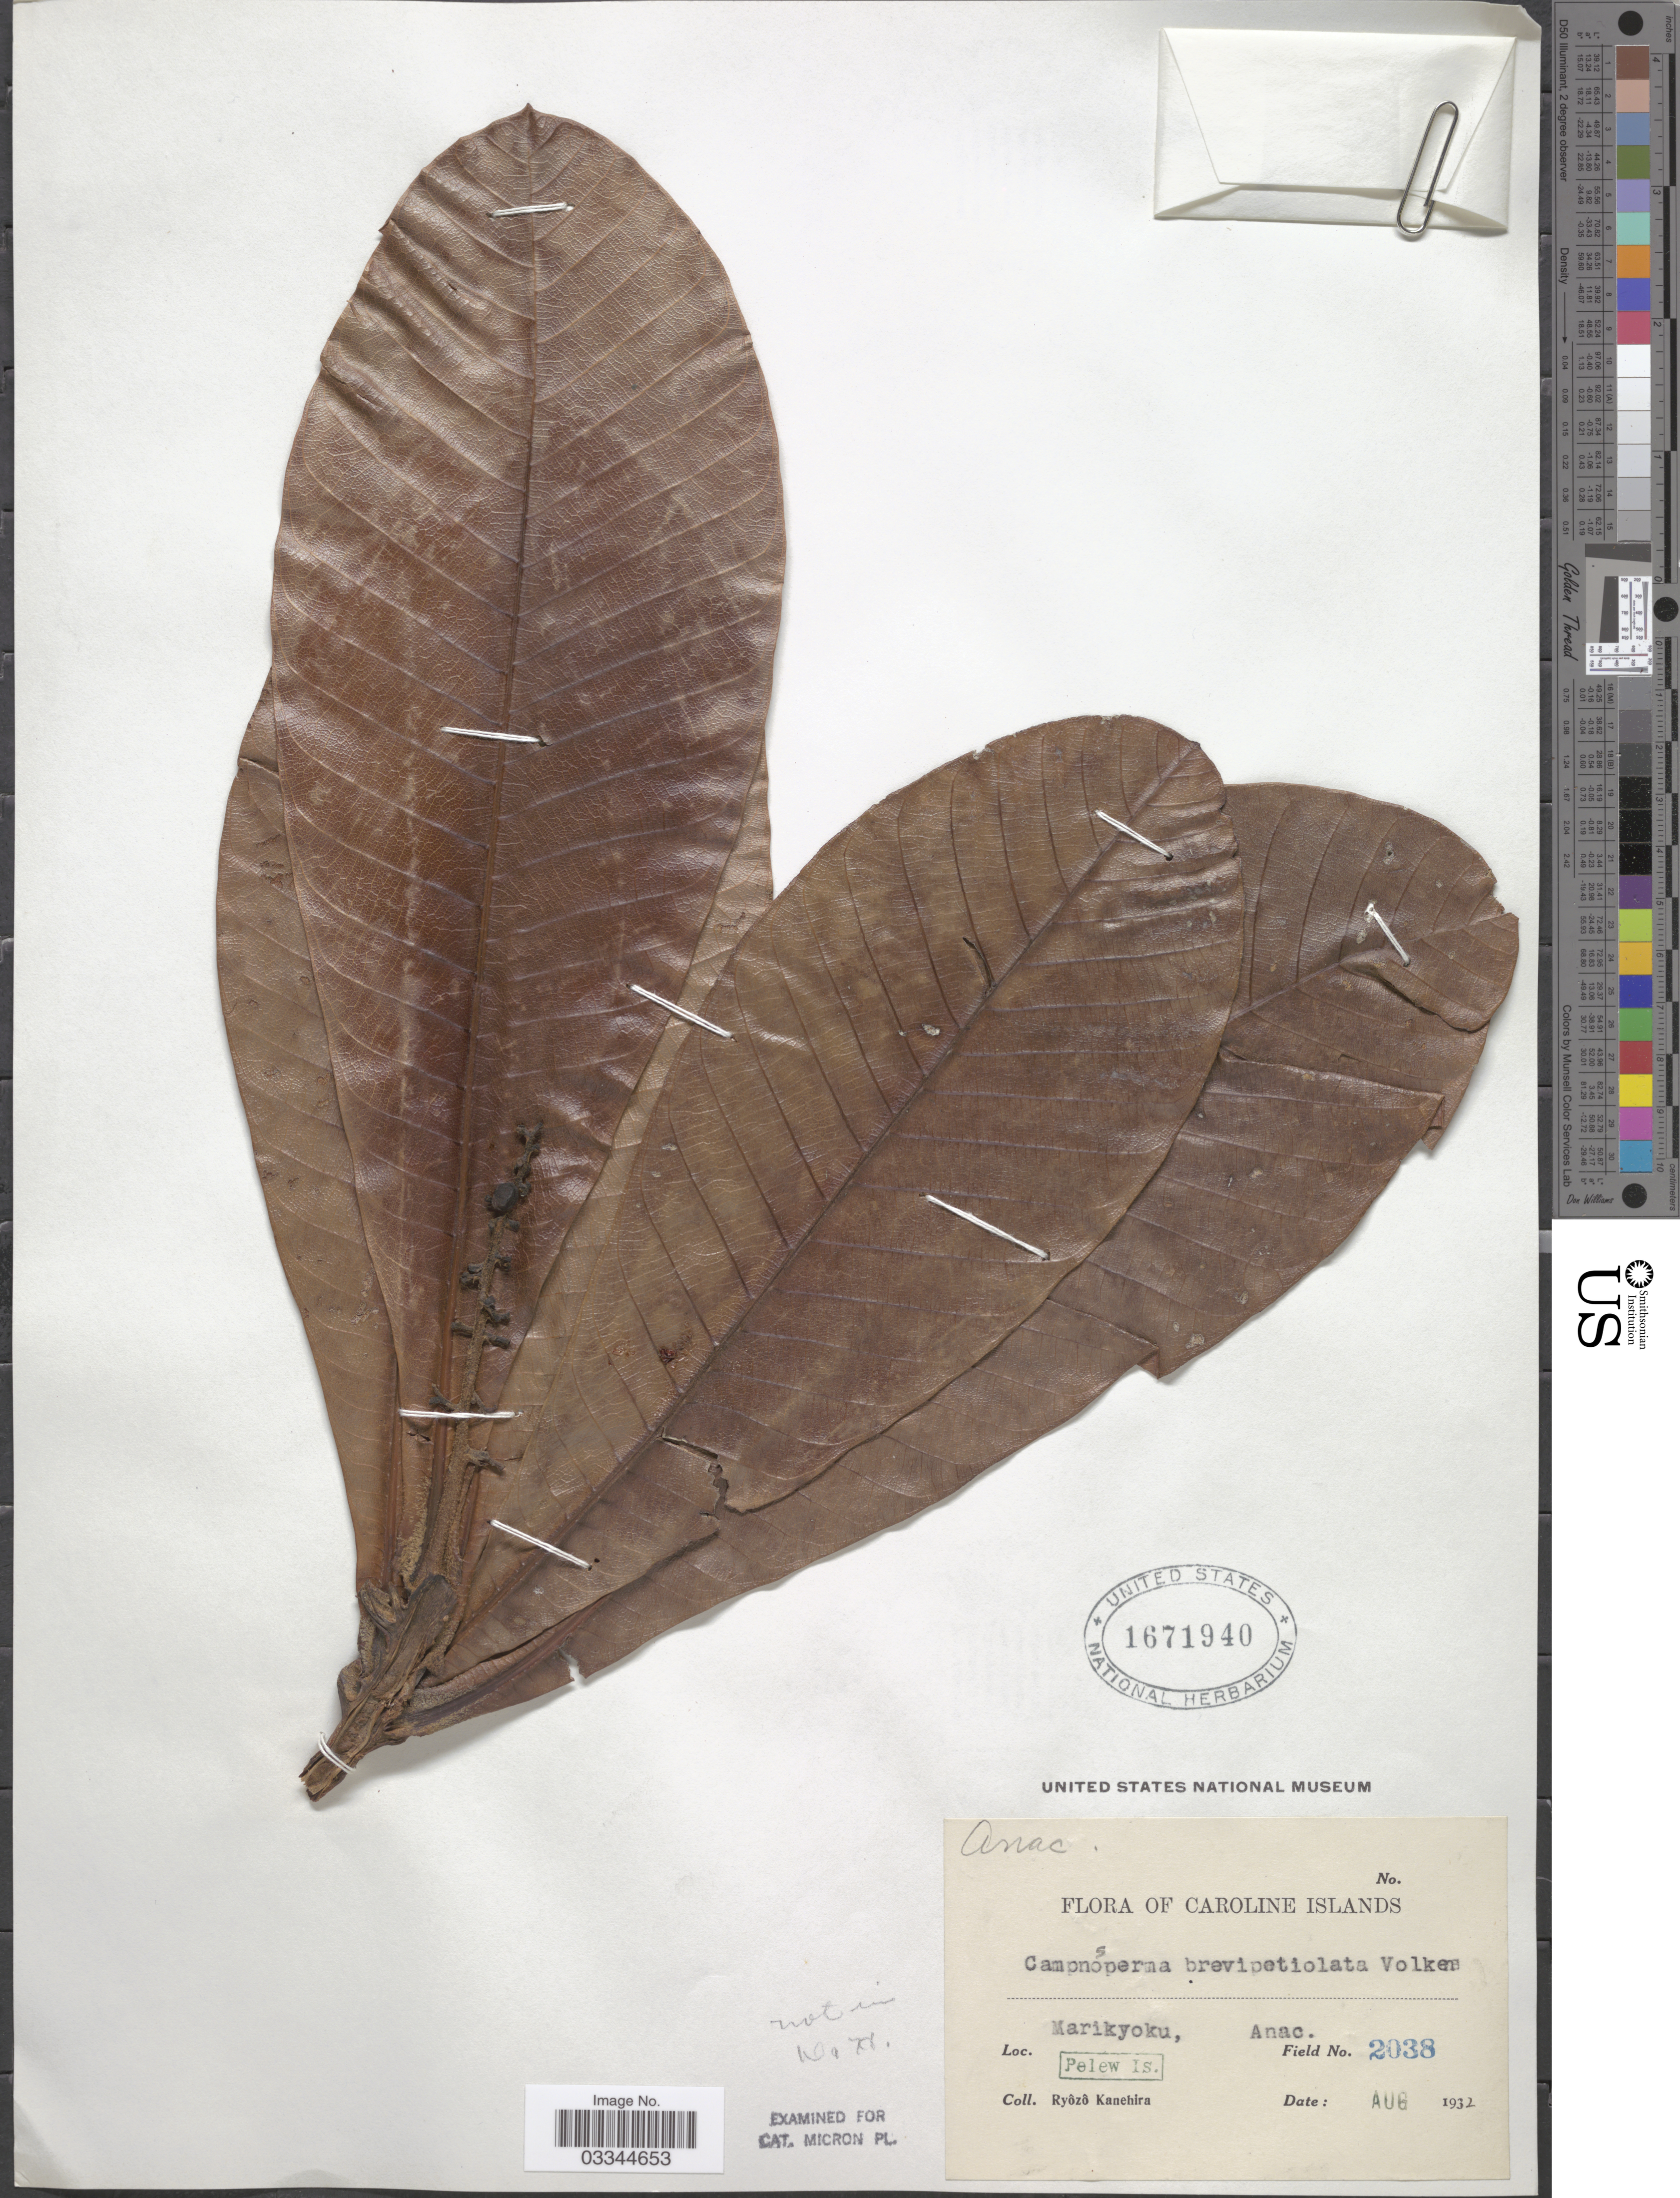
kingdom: Plantae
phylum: Tracheophyta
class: Magnoliopsida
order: Sapindales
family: Anacardiaceae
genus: Campnosperma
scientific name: Campnosperma brevipetiolatum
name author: Volk.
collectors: R. Kanehira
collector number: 2038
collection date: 1932-08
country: Palau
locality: Caroline Islands, Marikyoku, Pelew Is.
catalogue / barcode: US 1671940